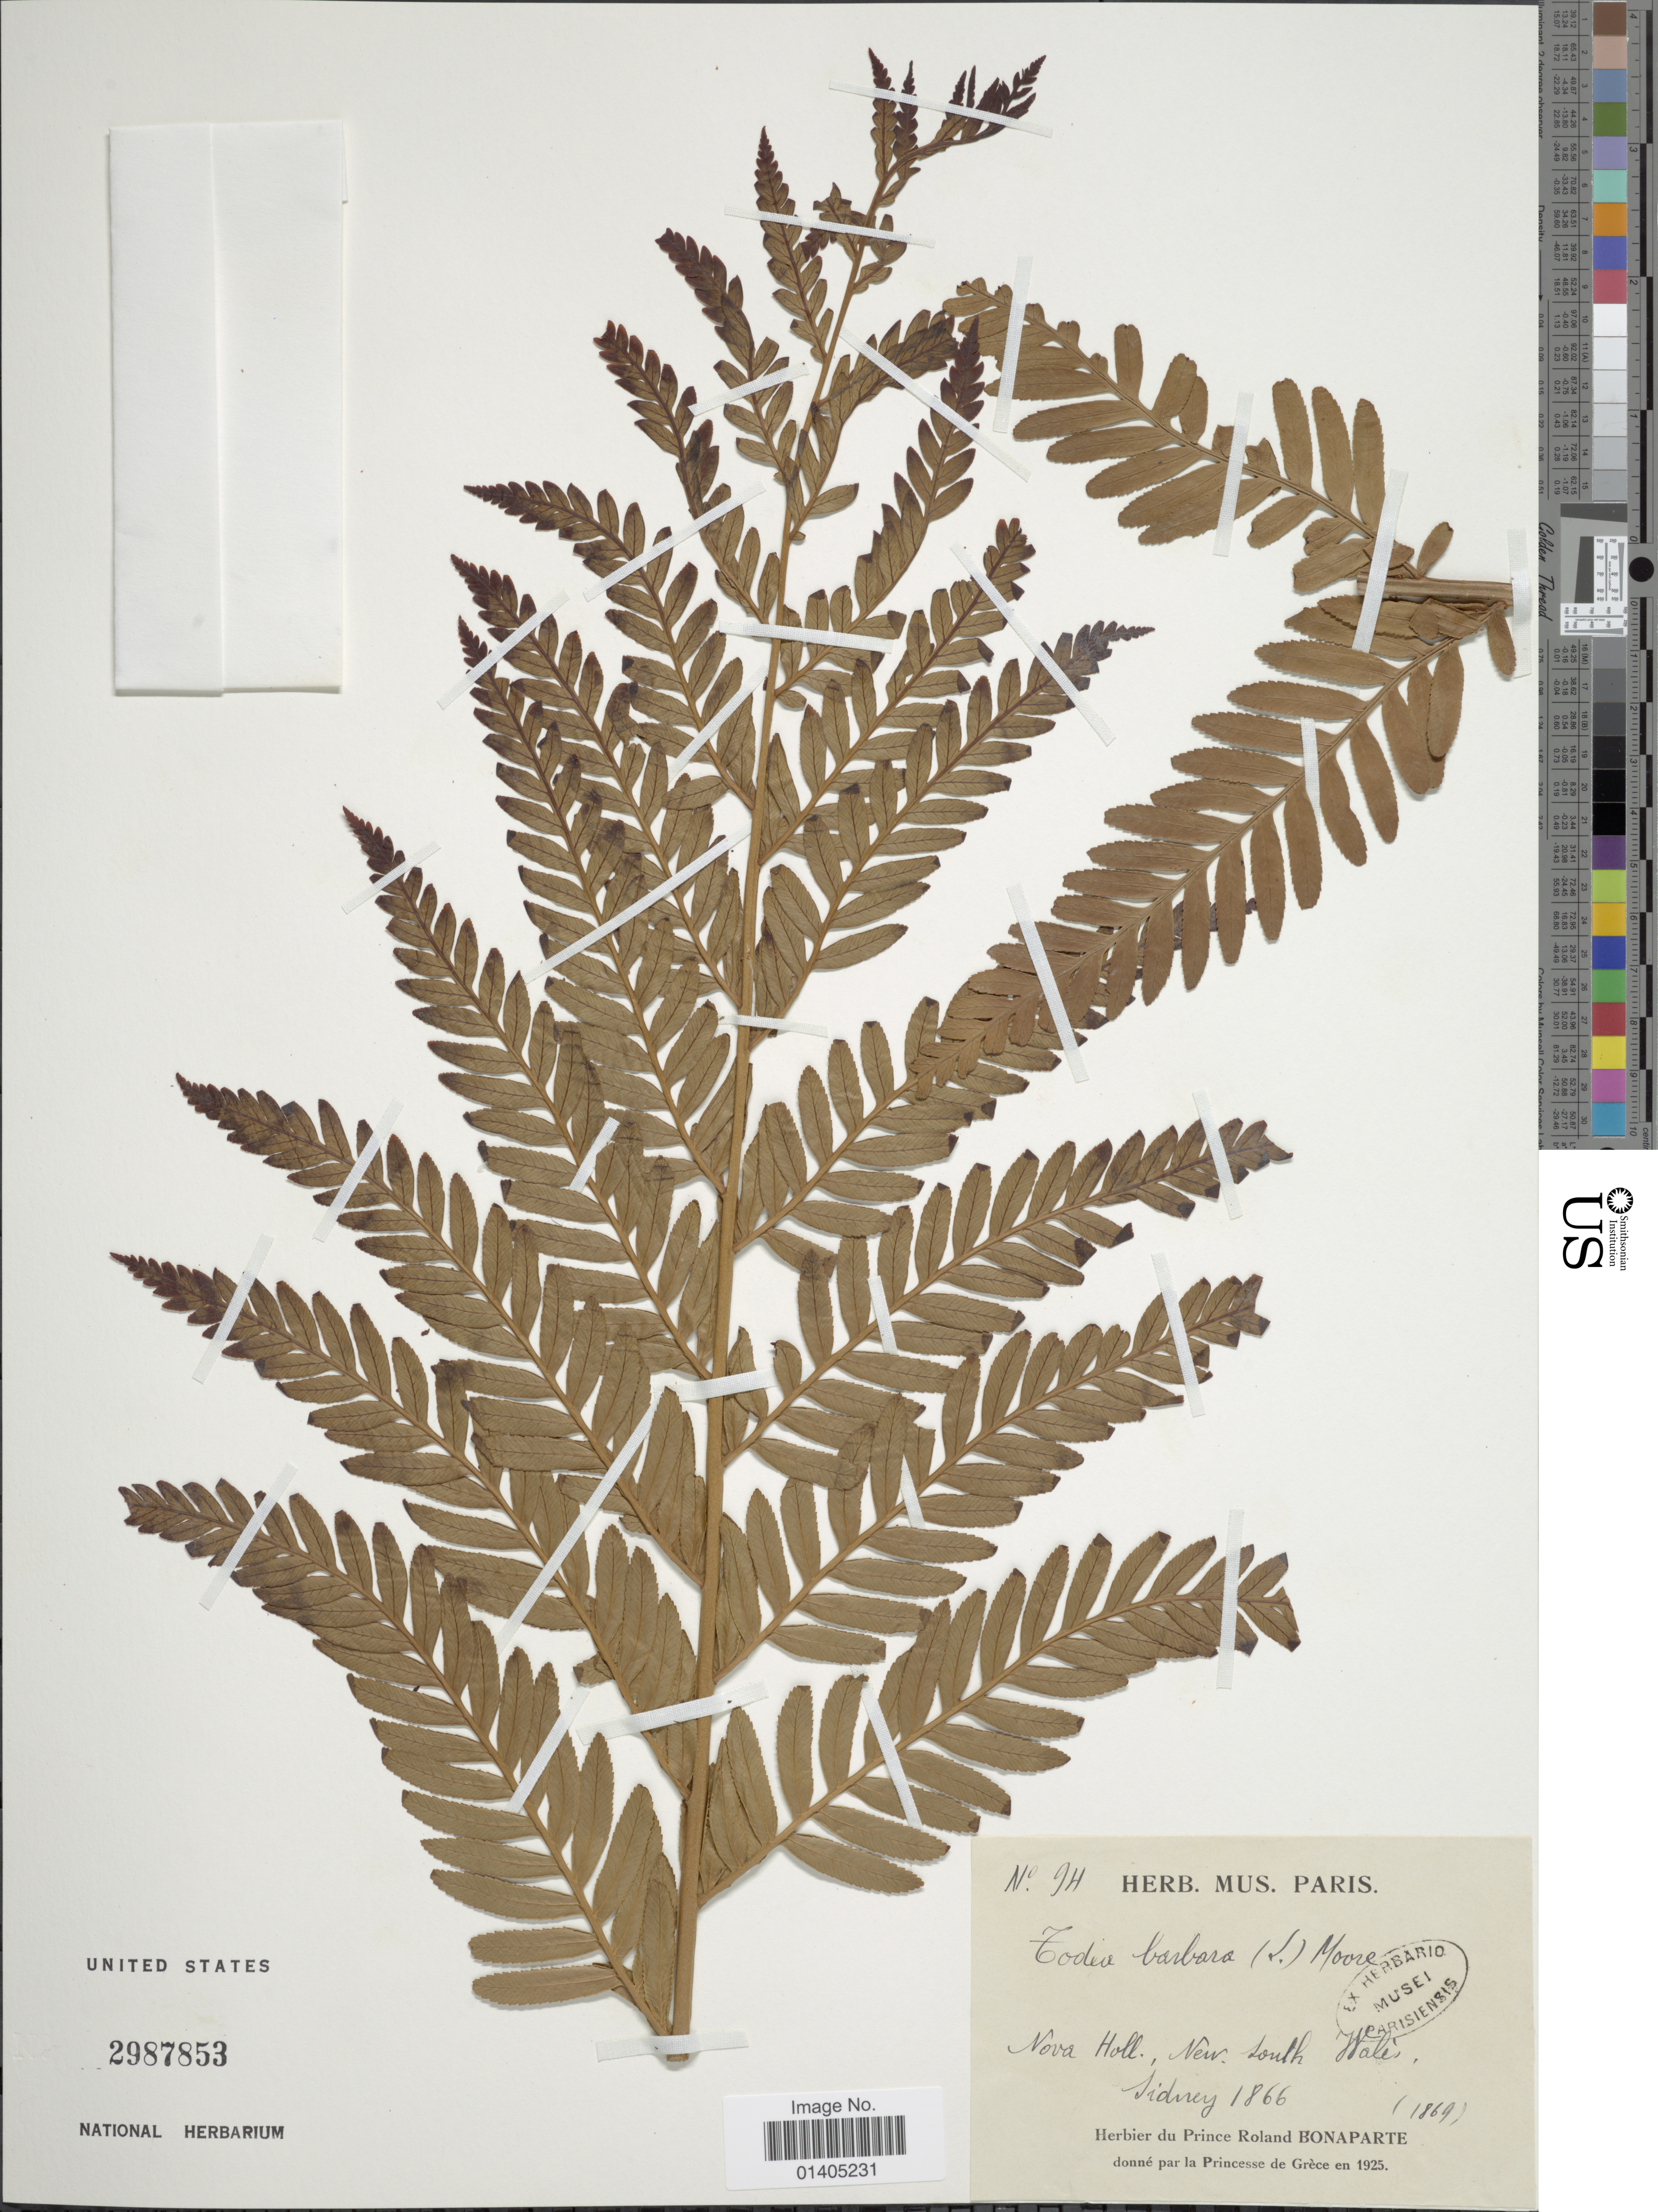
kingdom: Plantae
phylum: Tracheophyta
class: Polypodiopsida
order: Osmundales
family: Osmundaceae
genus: Todea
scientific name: Todea barbara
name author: T. Moore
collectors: R. N. Bonaparte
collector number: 94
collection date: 1866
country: Australia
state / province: New South Wales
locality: Nova Holl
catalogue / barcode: US 2987853